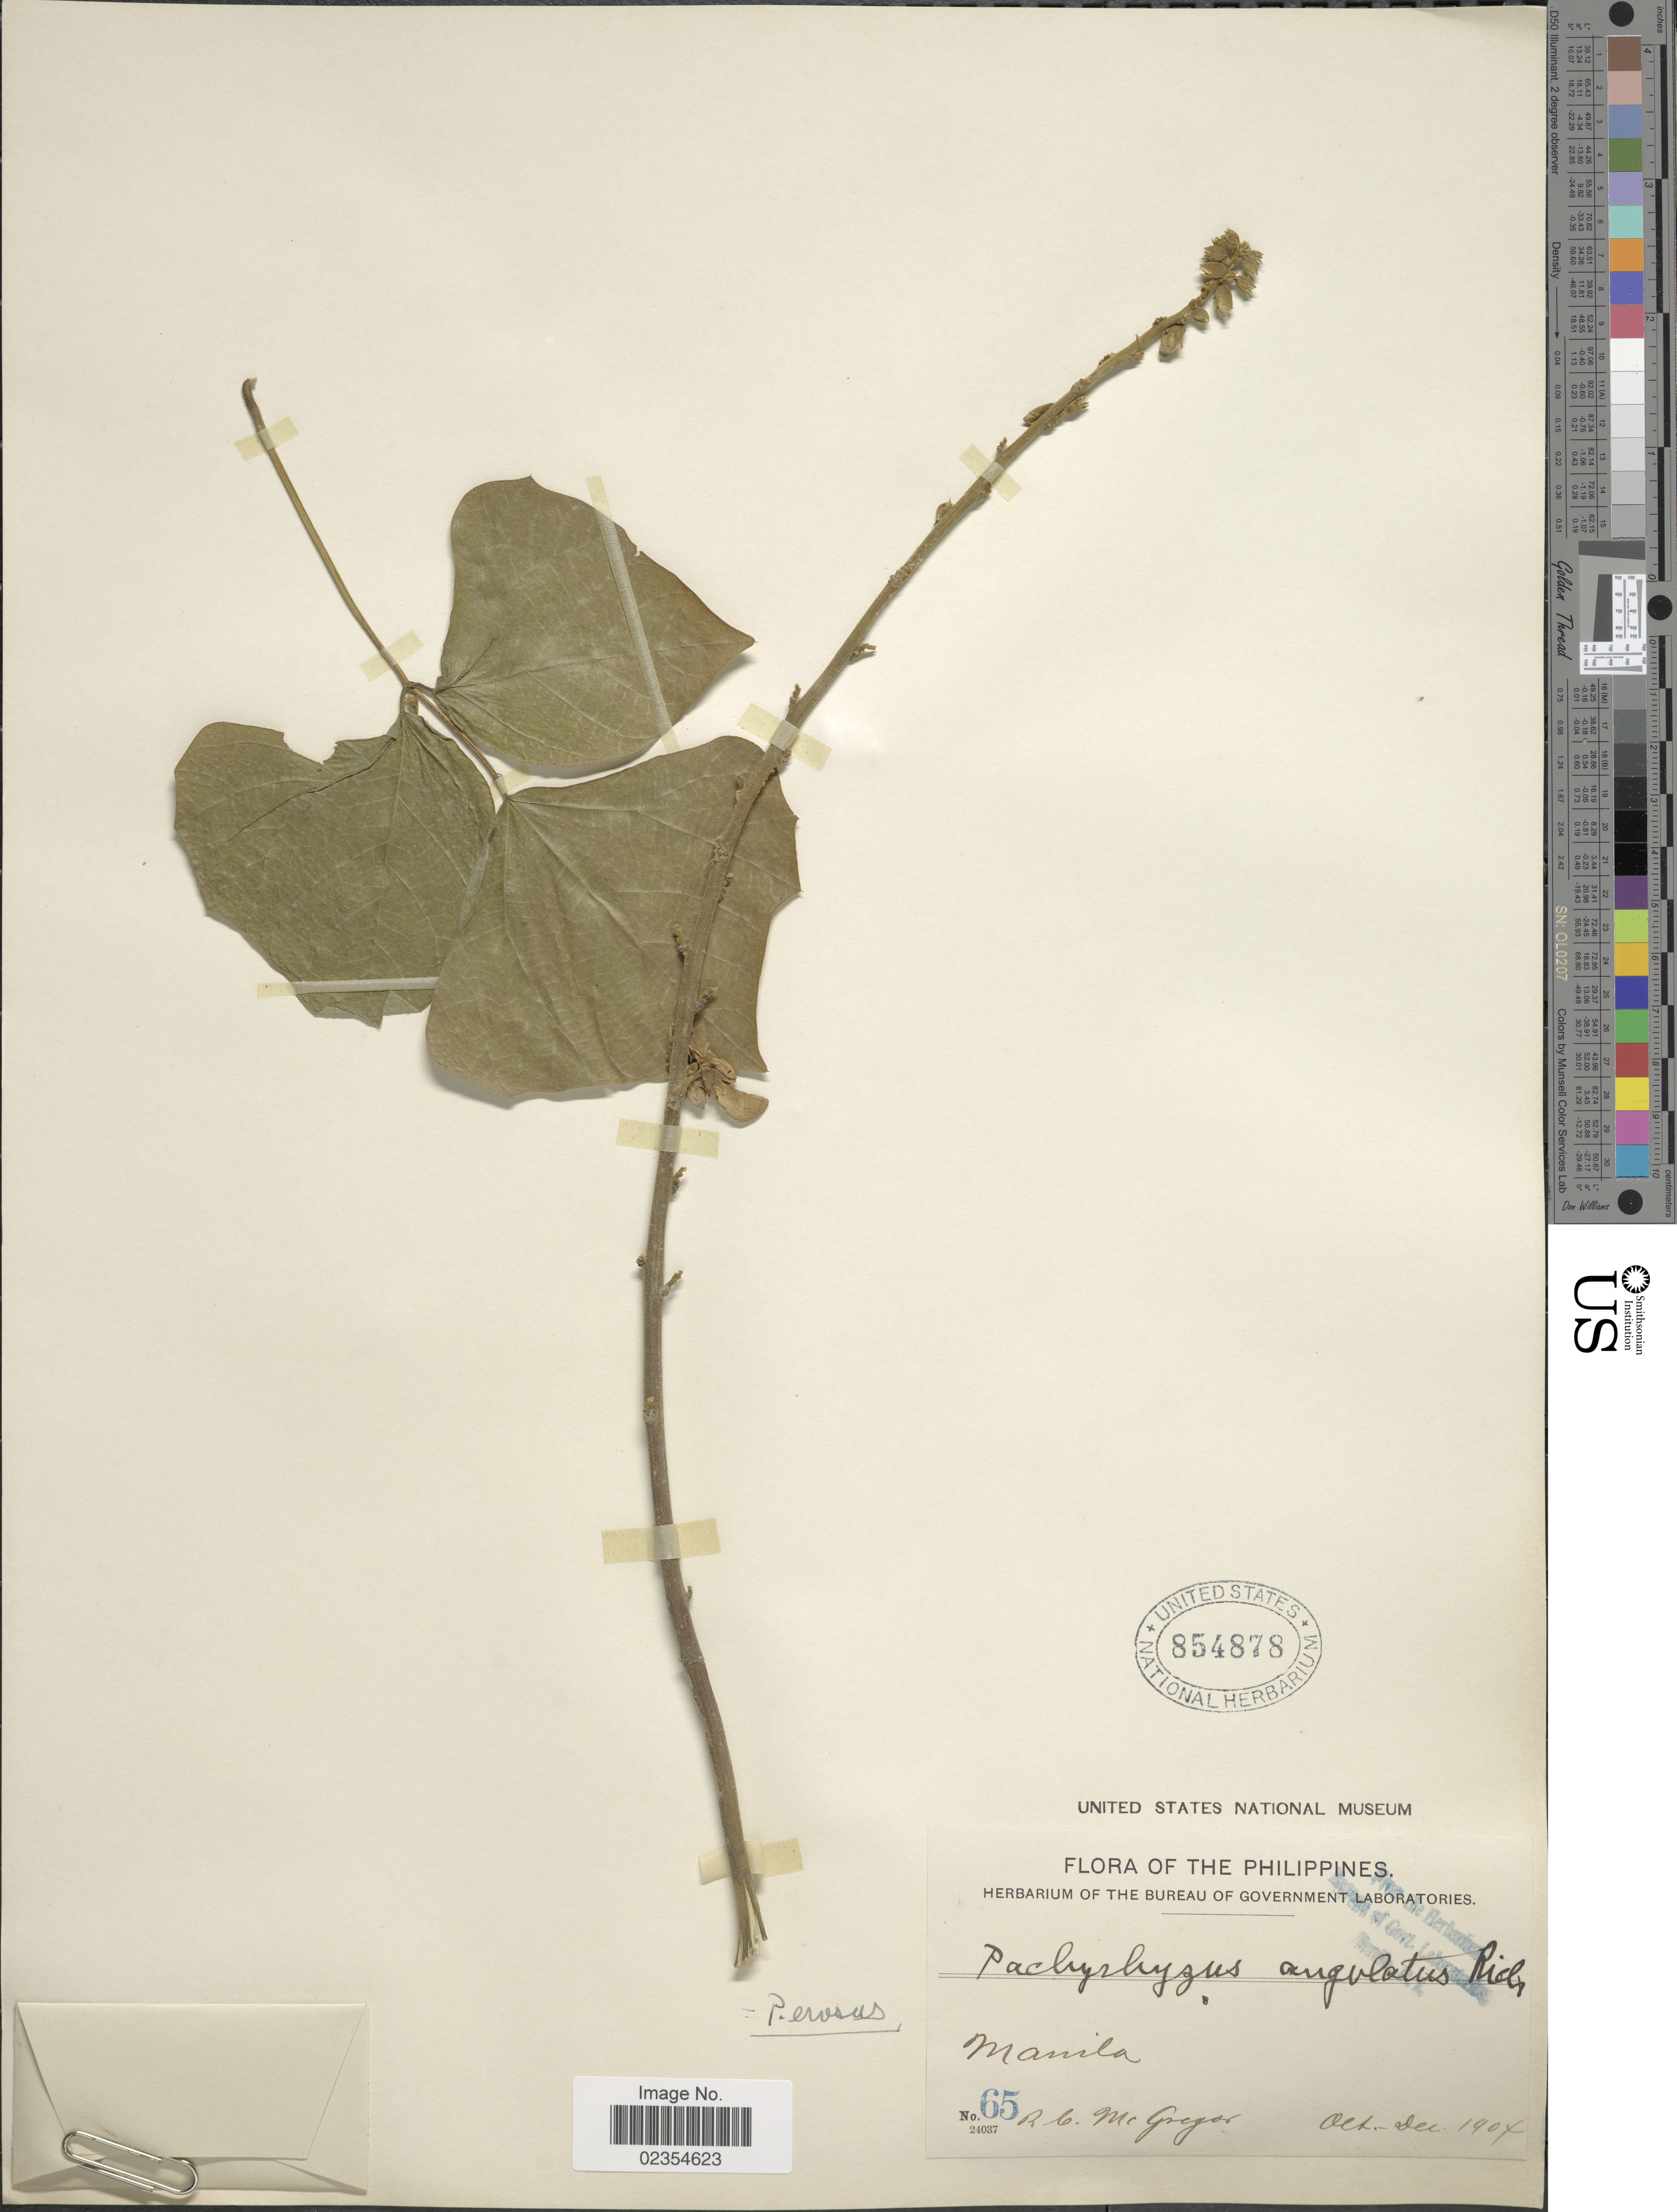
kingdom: Plantae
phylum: Tracheophyta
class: Magnoliopsida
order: Fabales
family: Fabaceae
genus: Pachyrhizus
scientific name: Pachyrhizus erosus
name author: (L.) Urb.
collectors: R. C. McGregor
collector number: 65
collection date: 1904-10/1904-12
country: Philippines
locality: Manila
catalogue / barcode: US 854878